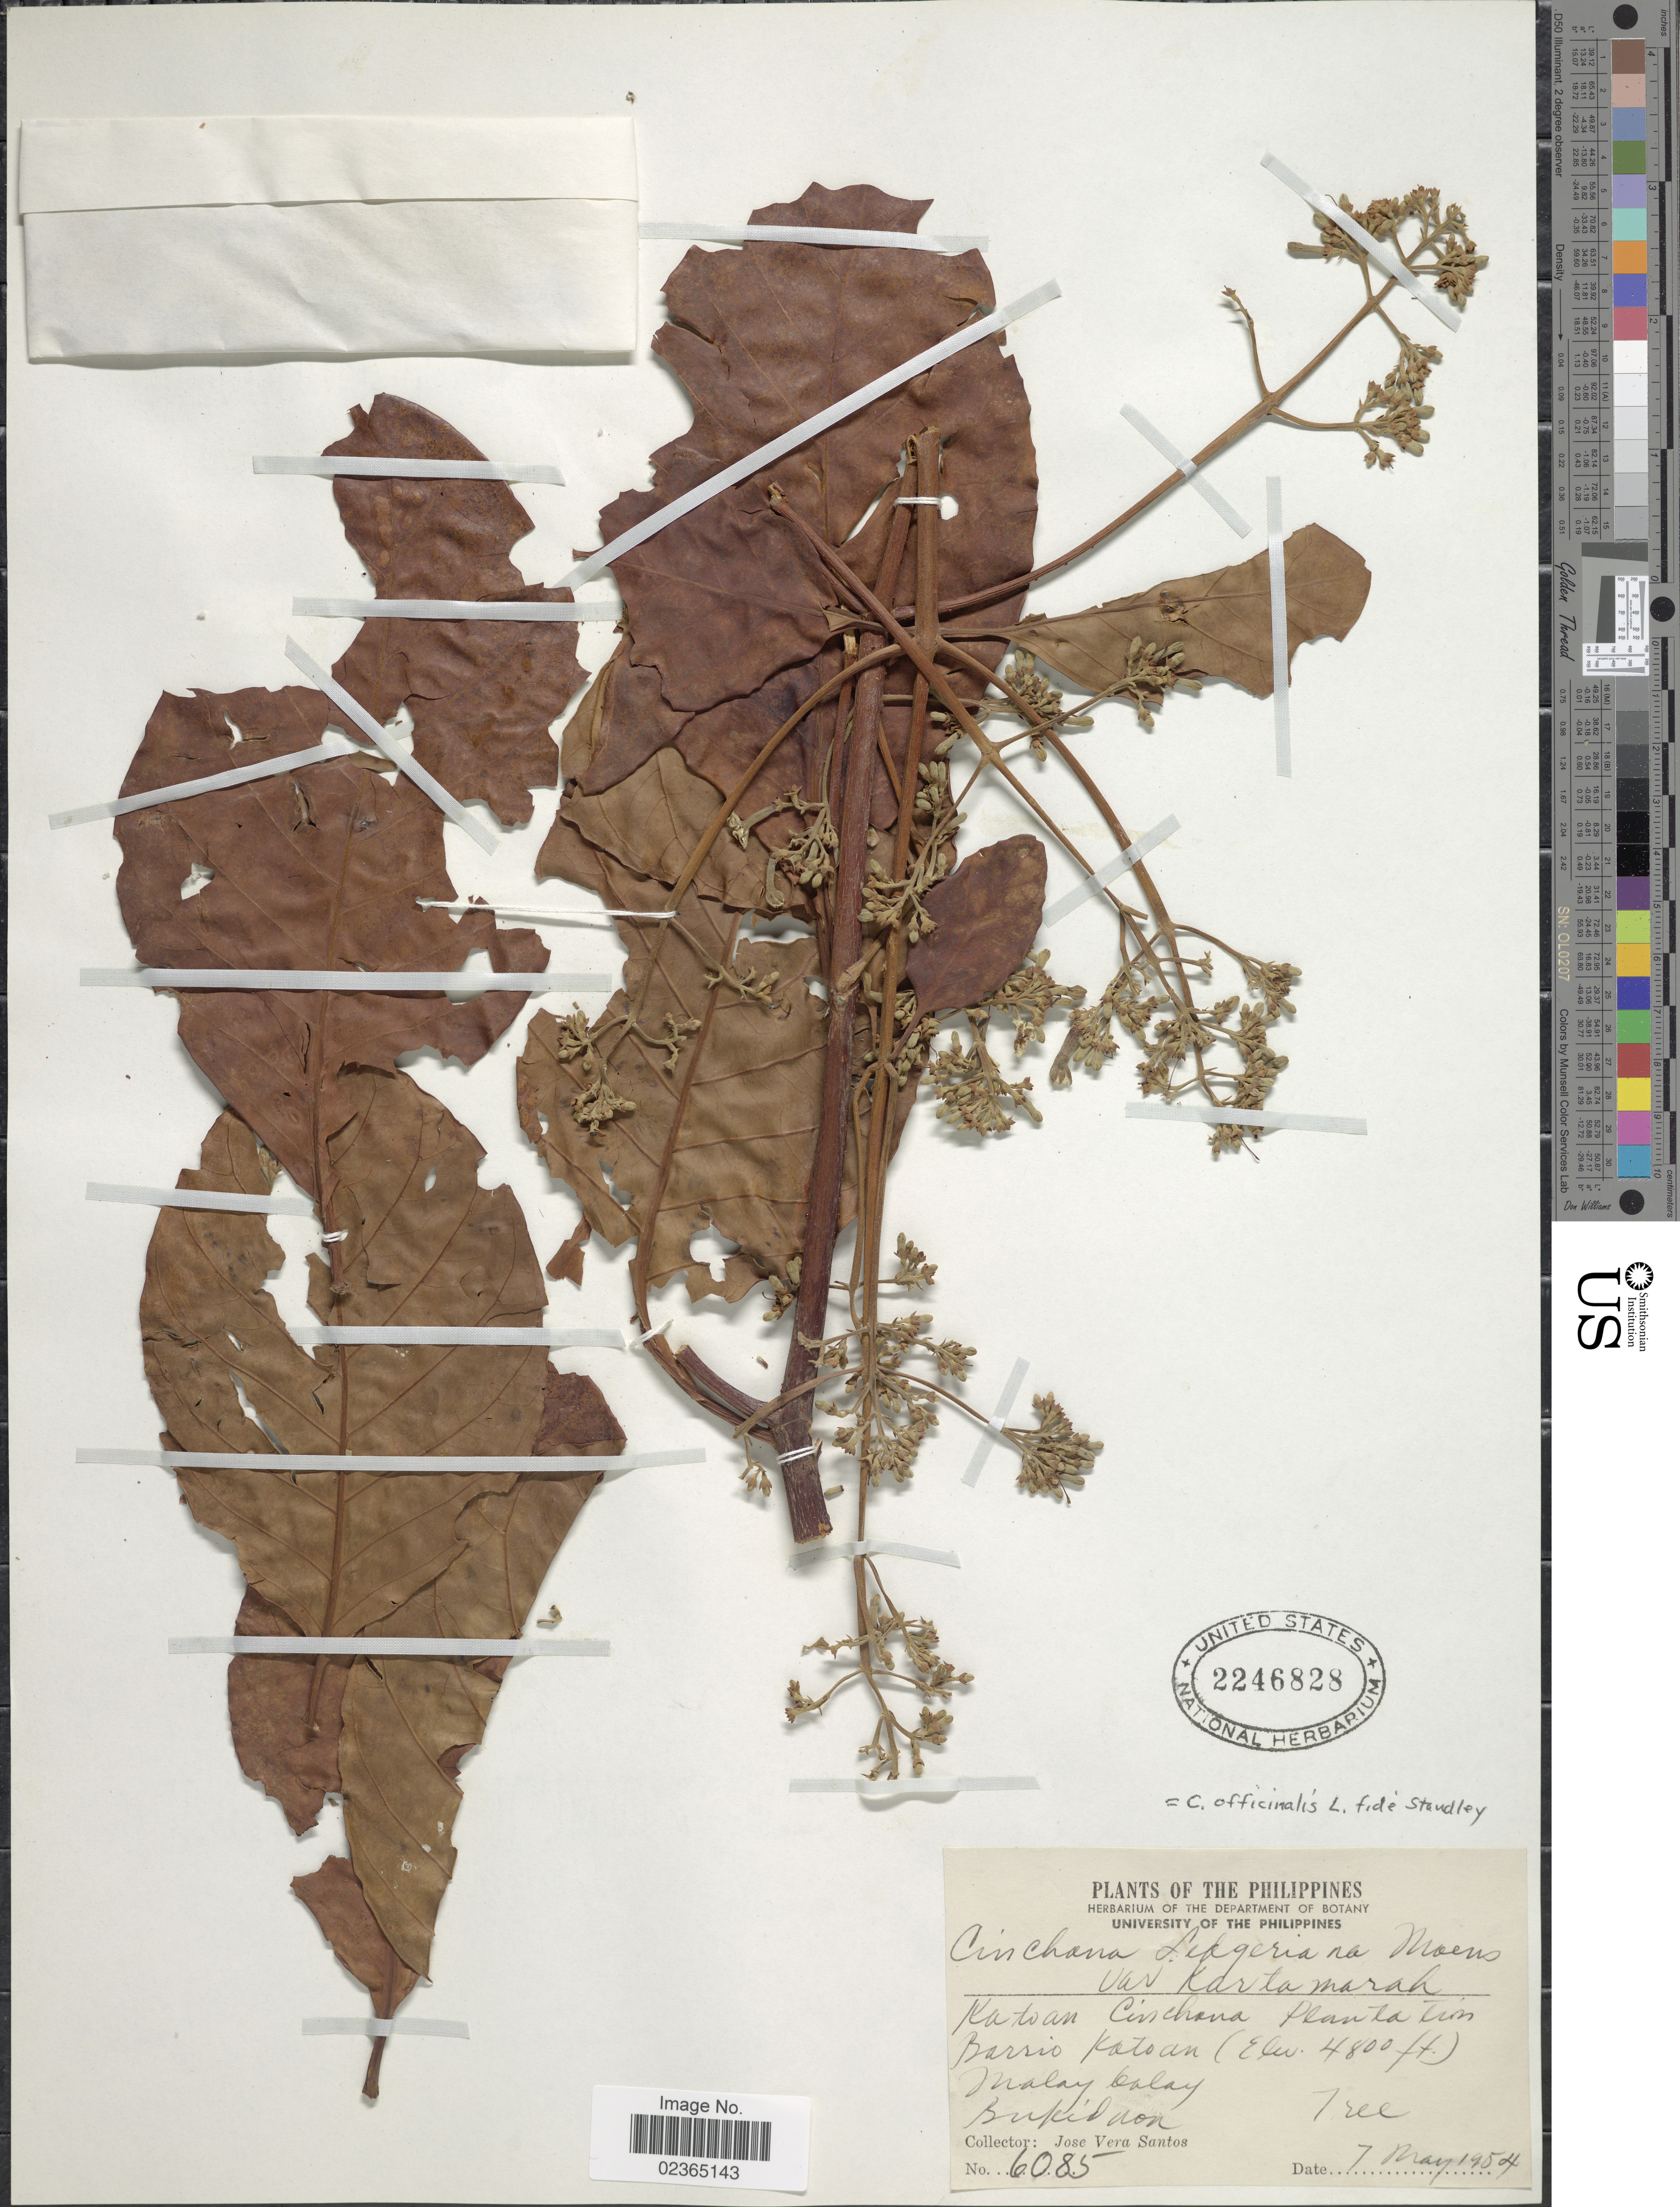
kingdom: Plantae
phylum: Tracheophyta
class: Magnoliopsida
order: Gentianales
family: Rubiaceae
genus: Cinchona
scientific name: Cinchona officinalis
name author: L.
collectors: J. V. Santos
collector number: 6085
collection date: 1954-05-07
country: Philippines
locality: Katoan Cinchana Plantation, Barrio Katoan, Malay Calay, Bukidnon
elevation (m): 1463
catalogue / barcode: US 2246828